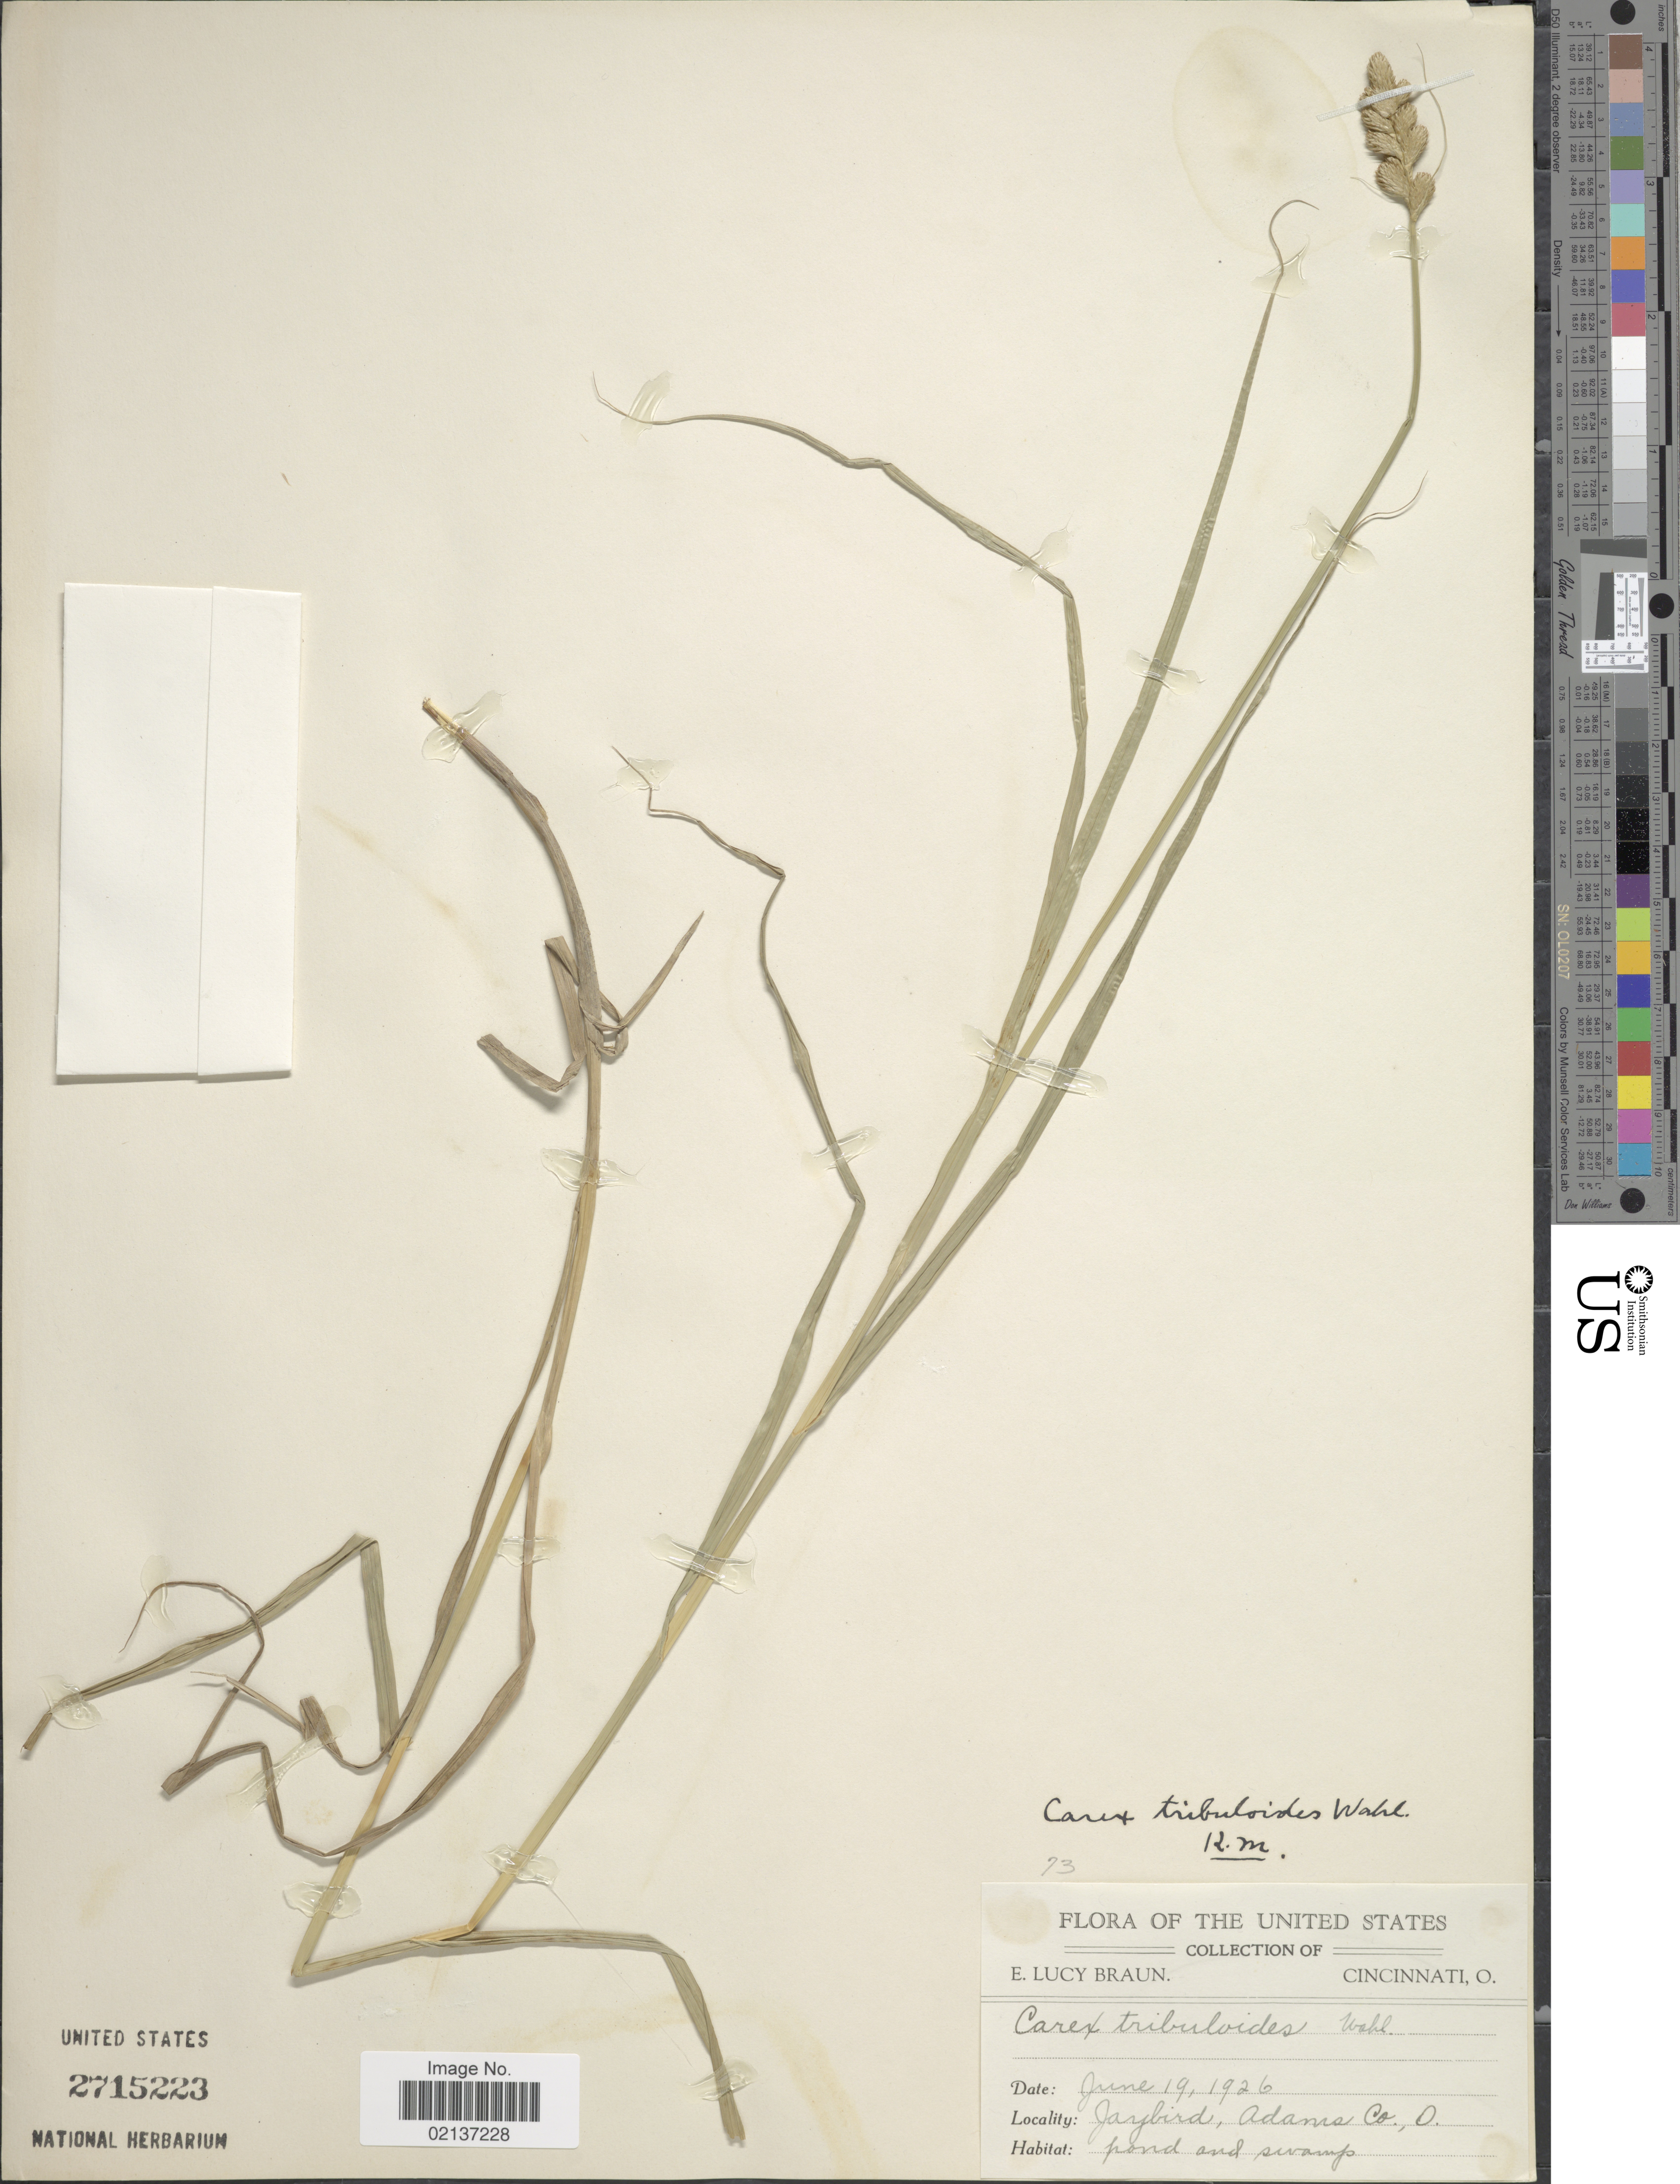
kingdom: Plantae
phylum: Tracheophyta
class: Liliopsida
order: Poales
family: Cyperaceae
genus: Carex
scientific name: Carex tribuloides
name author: Wahlenb.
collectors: E. L. Braun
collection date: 1926-06-19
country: United States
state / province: Ohio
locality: Jaybird, Adams Co.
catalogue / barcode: US 2715223